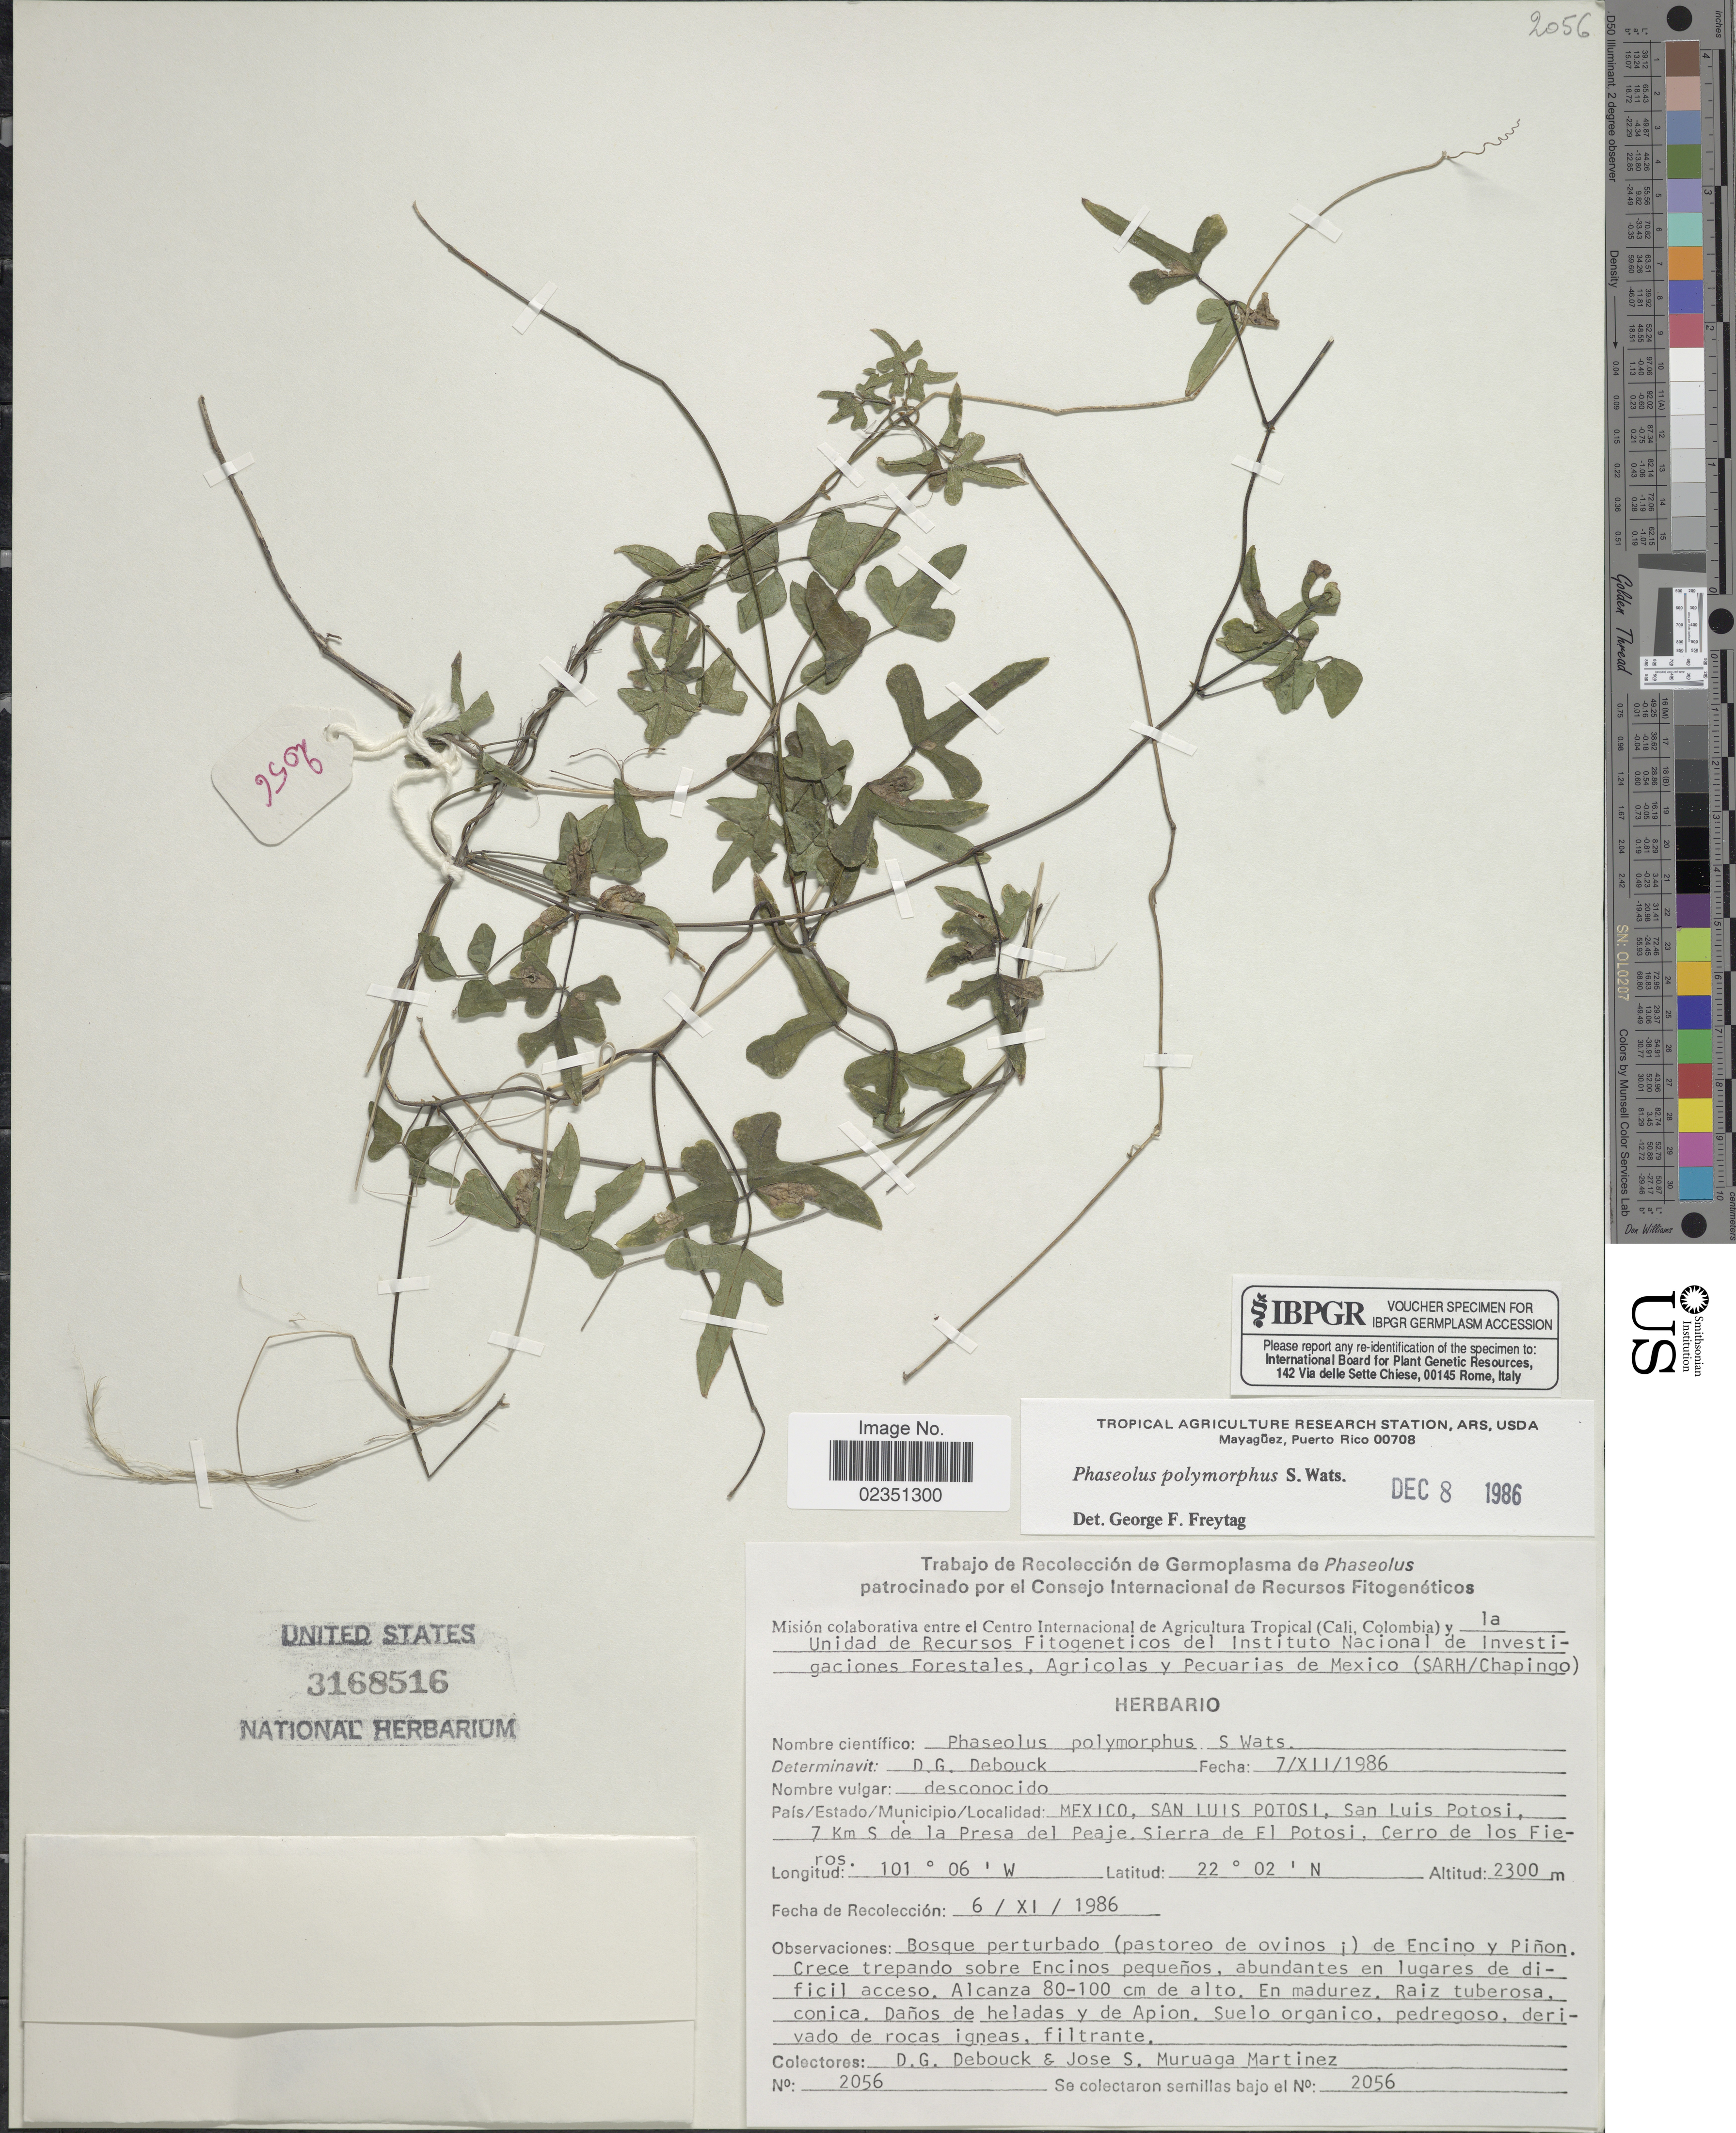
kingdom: Plantae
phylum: Tracheophyta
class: Magnoliopsida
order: Fabales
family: Fabaceae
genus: Phaseolus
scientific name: Phaseolus polymorphus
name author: S. Watson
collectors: D. Debouck & J. Muruaga Martinez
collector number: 2056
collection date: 1986-11-06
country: Mexico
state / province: San Luis Potosí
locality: San Luis Potosi, 7 Km S de la Presa del Peaje, Sierra de El Potosi, Cerro de los Fieros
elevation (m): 2300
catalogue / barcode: US 3168516